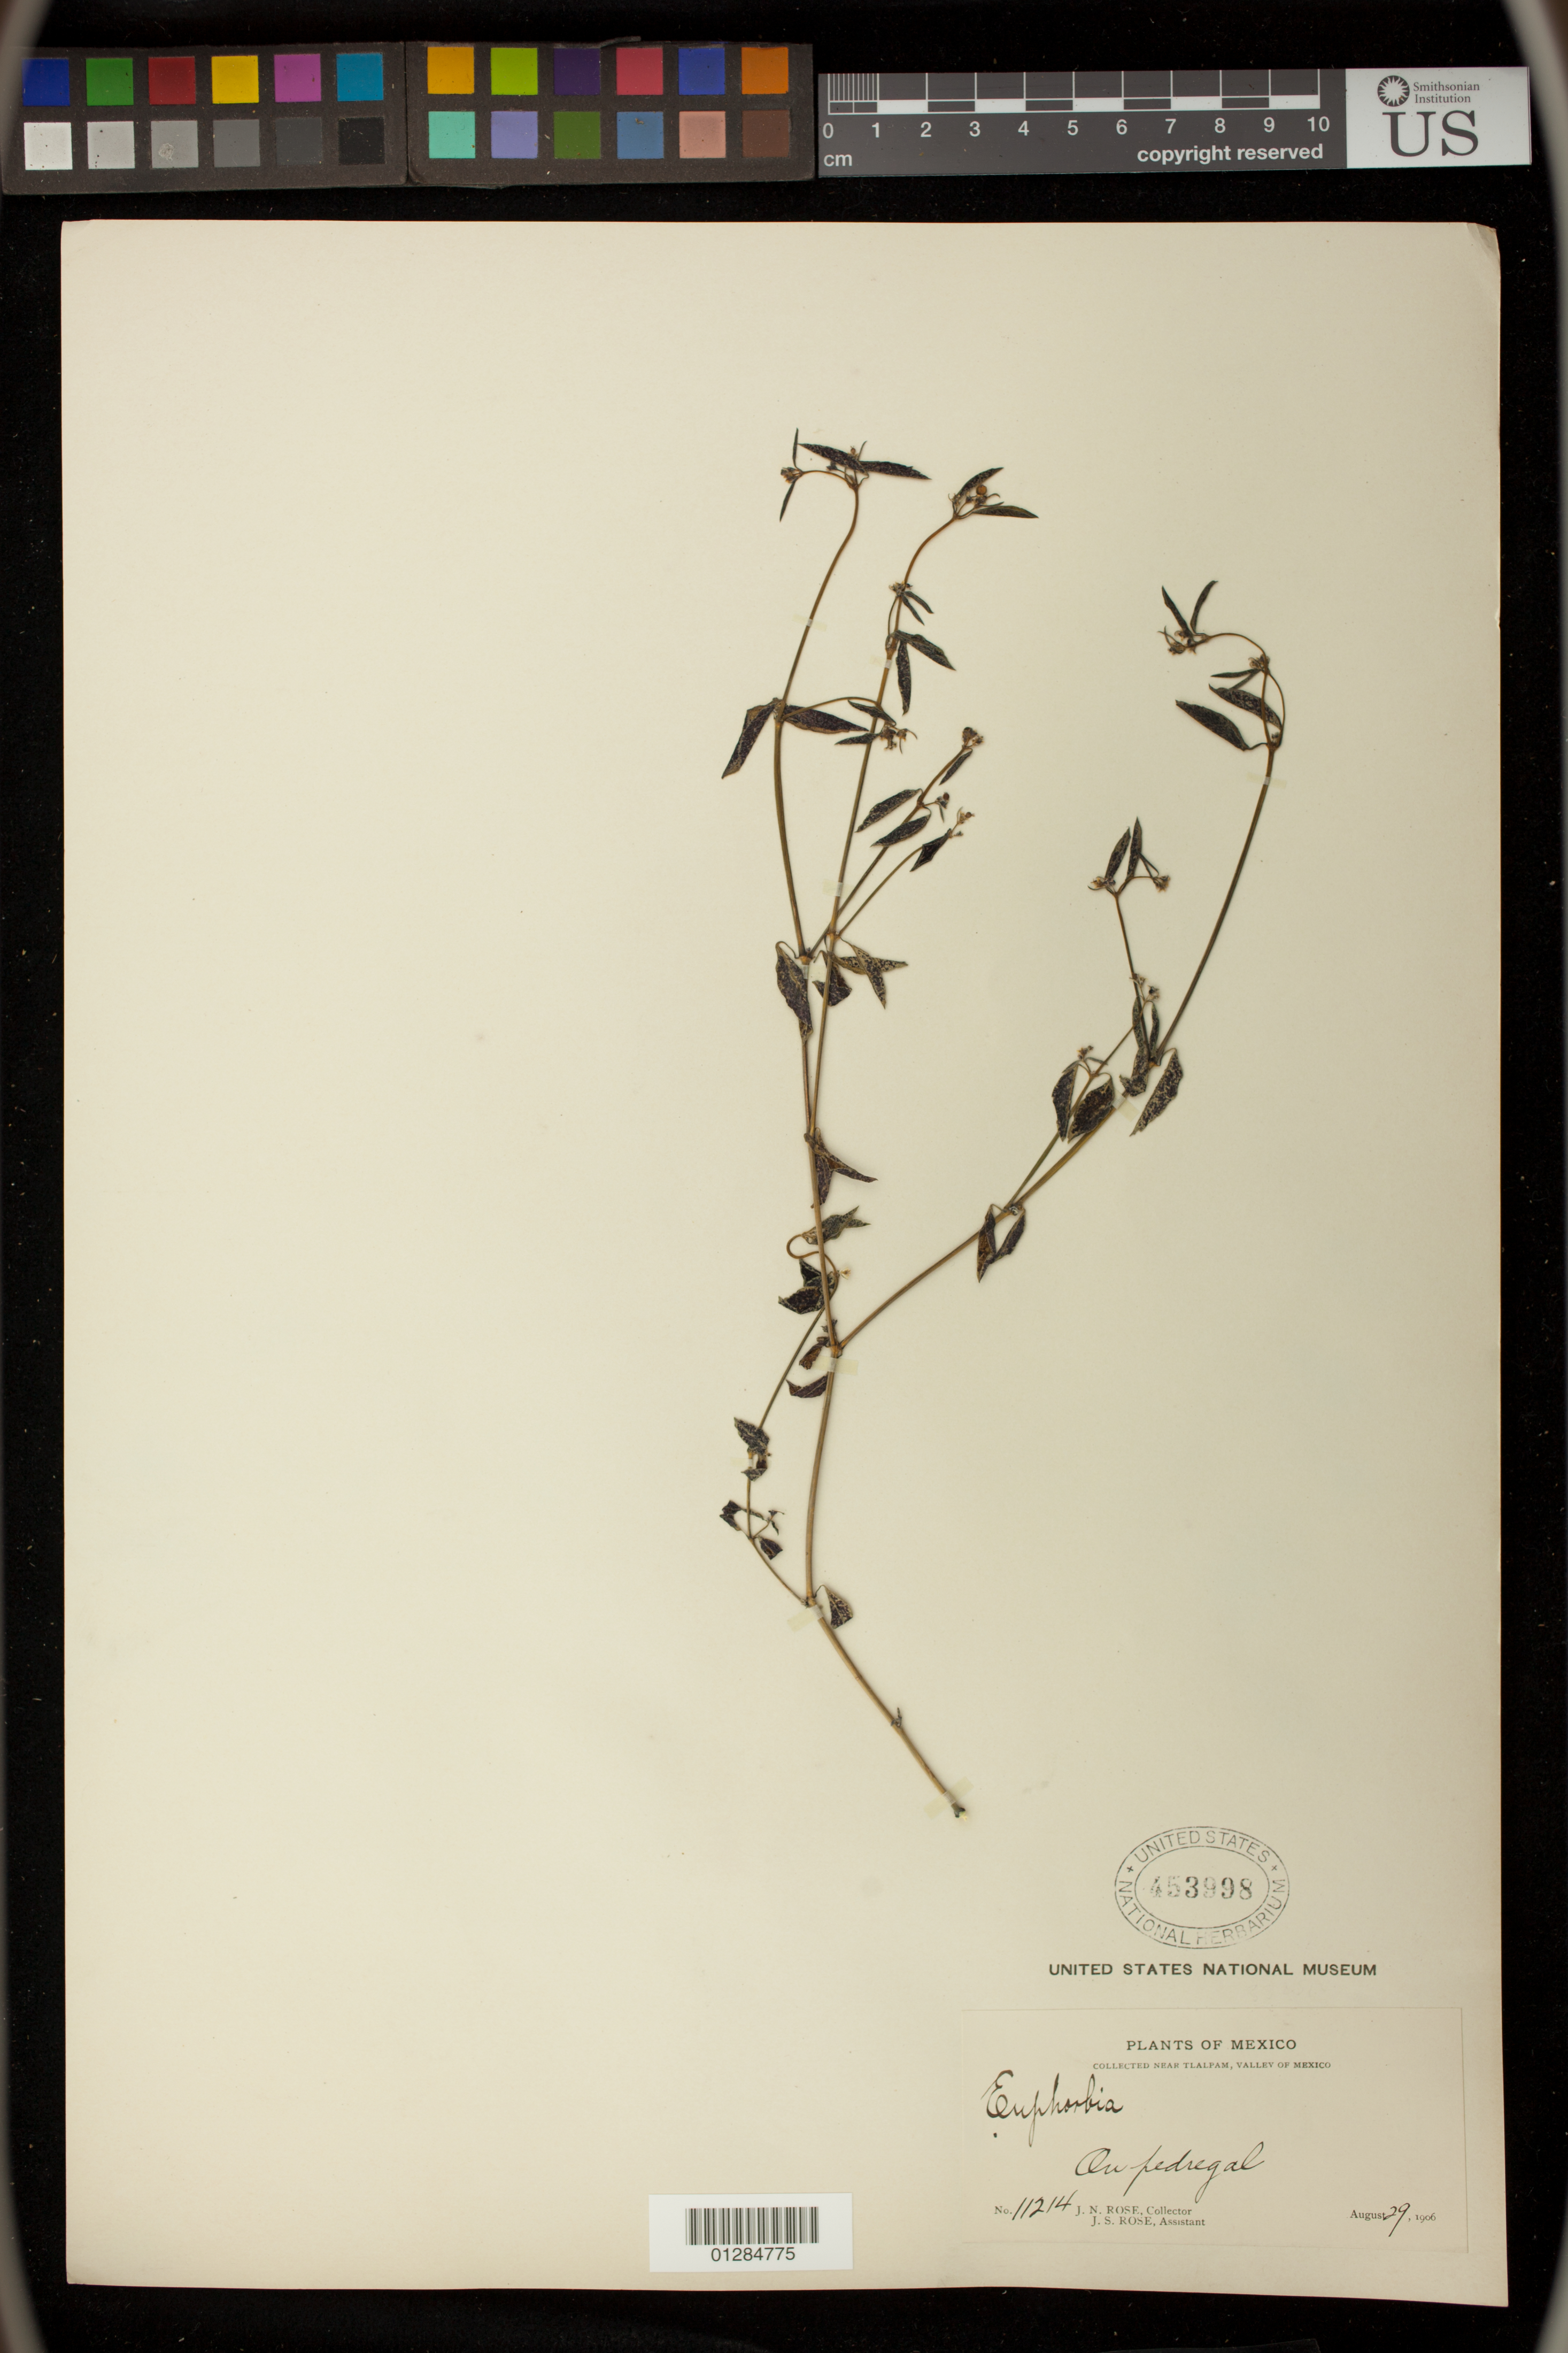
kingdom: Plantae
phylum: Tracheophyta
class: Magnoliopsida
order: Malpighiales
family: Euphorbiaceae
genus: Euphorbia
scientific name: Euphorbia sp.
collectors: J. N. Rose & J. S. Rose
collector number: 11214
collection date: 1906-08-29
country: Mexico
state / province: Mexico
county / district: Mexico City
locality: On pedregal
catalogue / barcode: US 453998